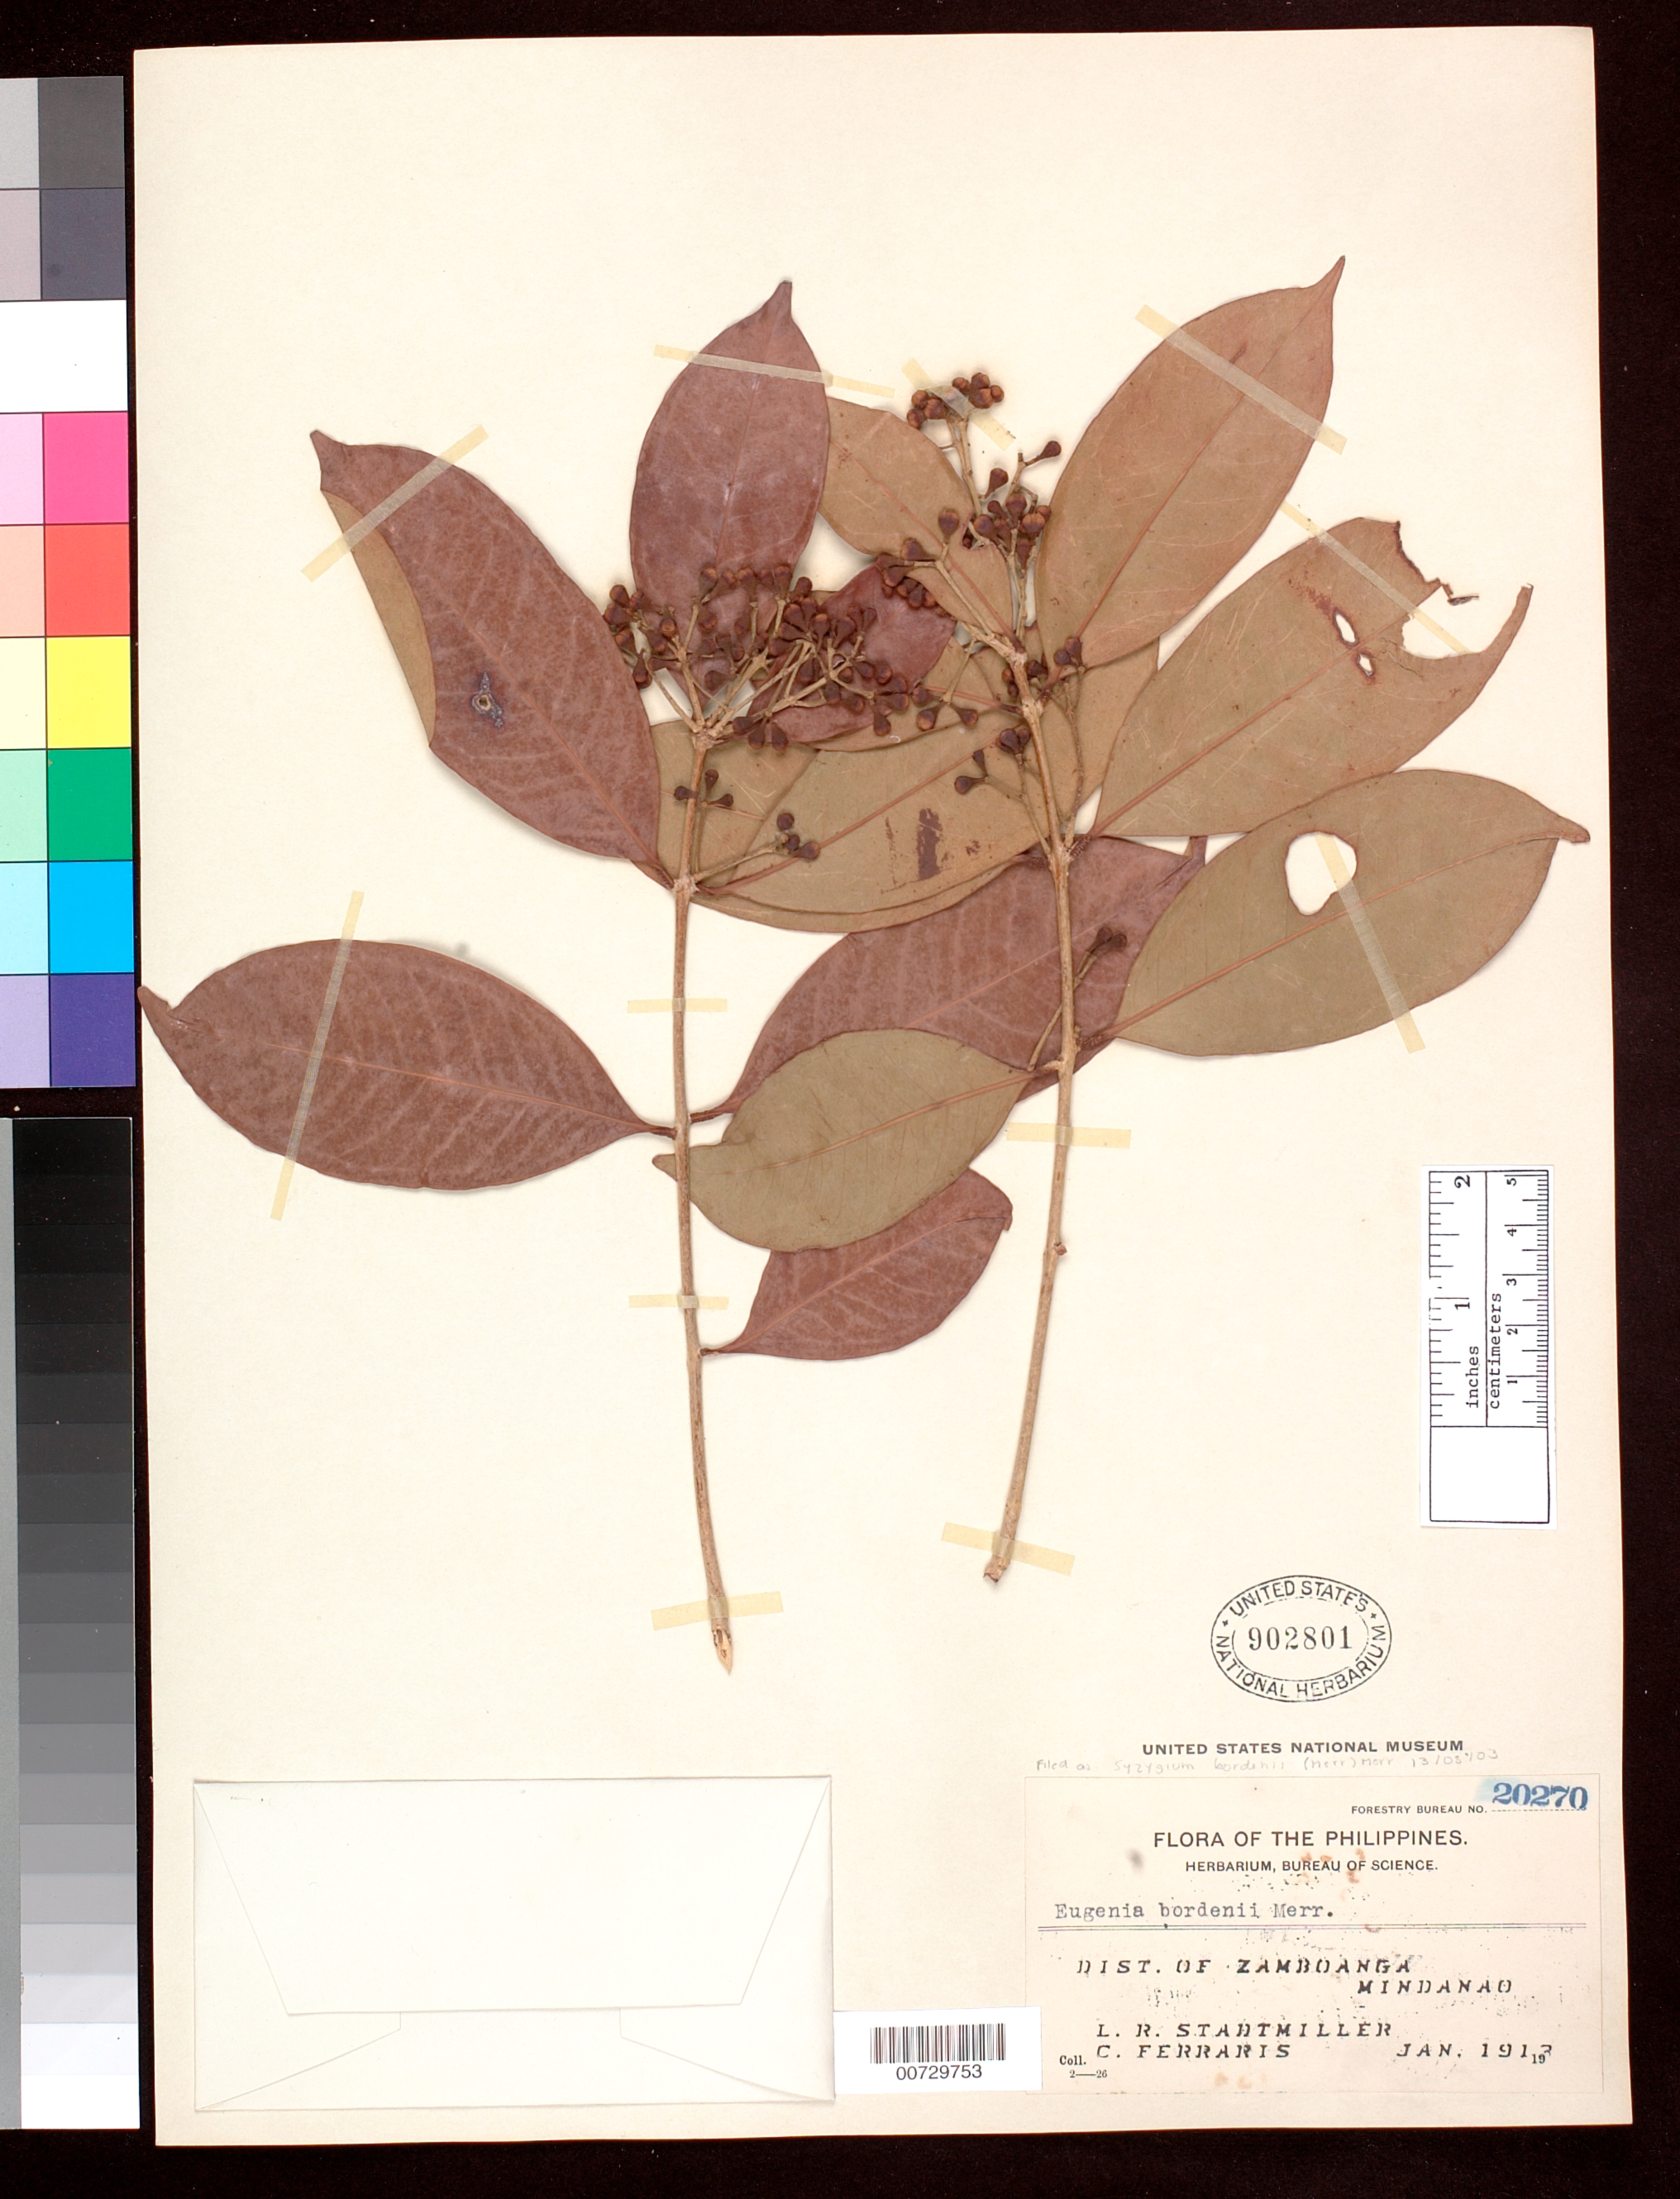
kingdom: Plantae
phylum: Tracheophyta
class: Magnoliopsida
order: Myrtales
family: Myrtaceae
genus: Syzygium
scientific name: Syzygium bordenii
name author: (Merr.) Merr.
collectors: L. Stadtmiller & C. Ferraris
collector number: For. Bur. 20270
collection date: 1913-01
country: Philippines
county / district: Zamboanga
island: Mindanao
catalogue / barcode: US 902801